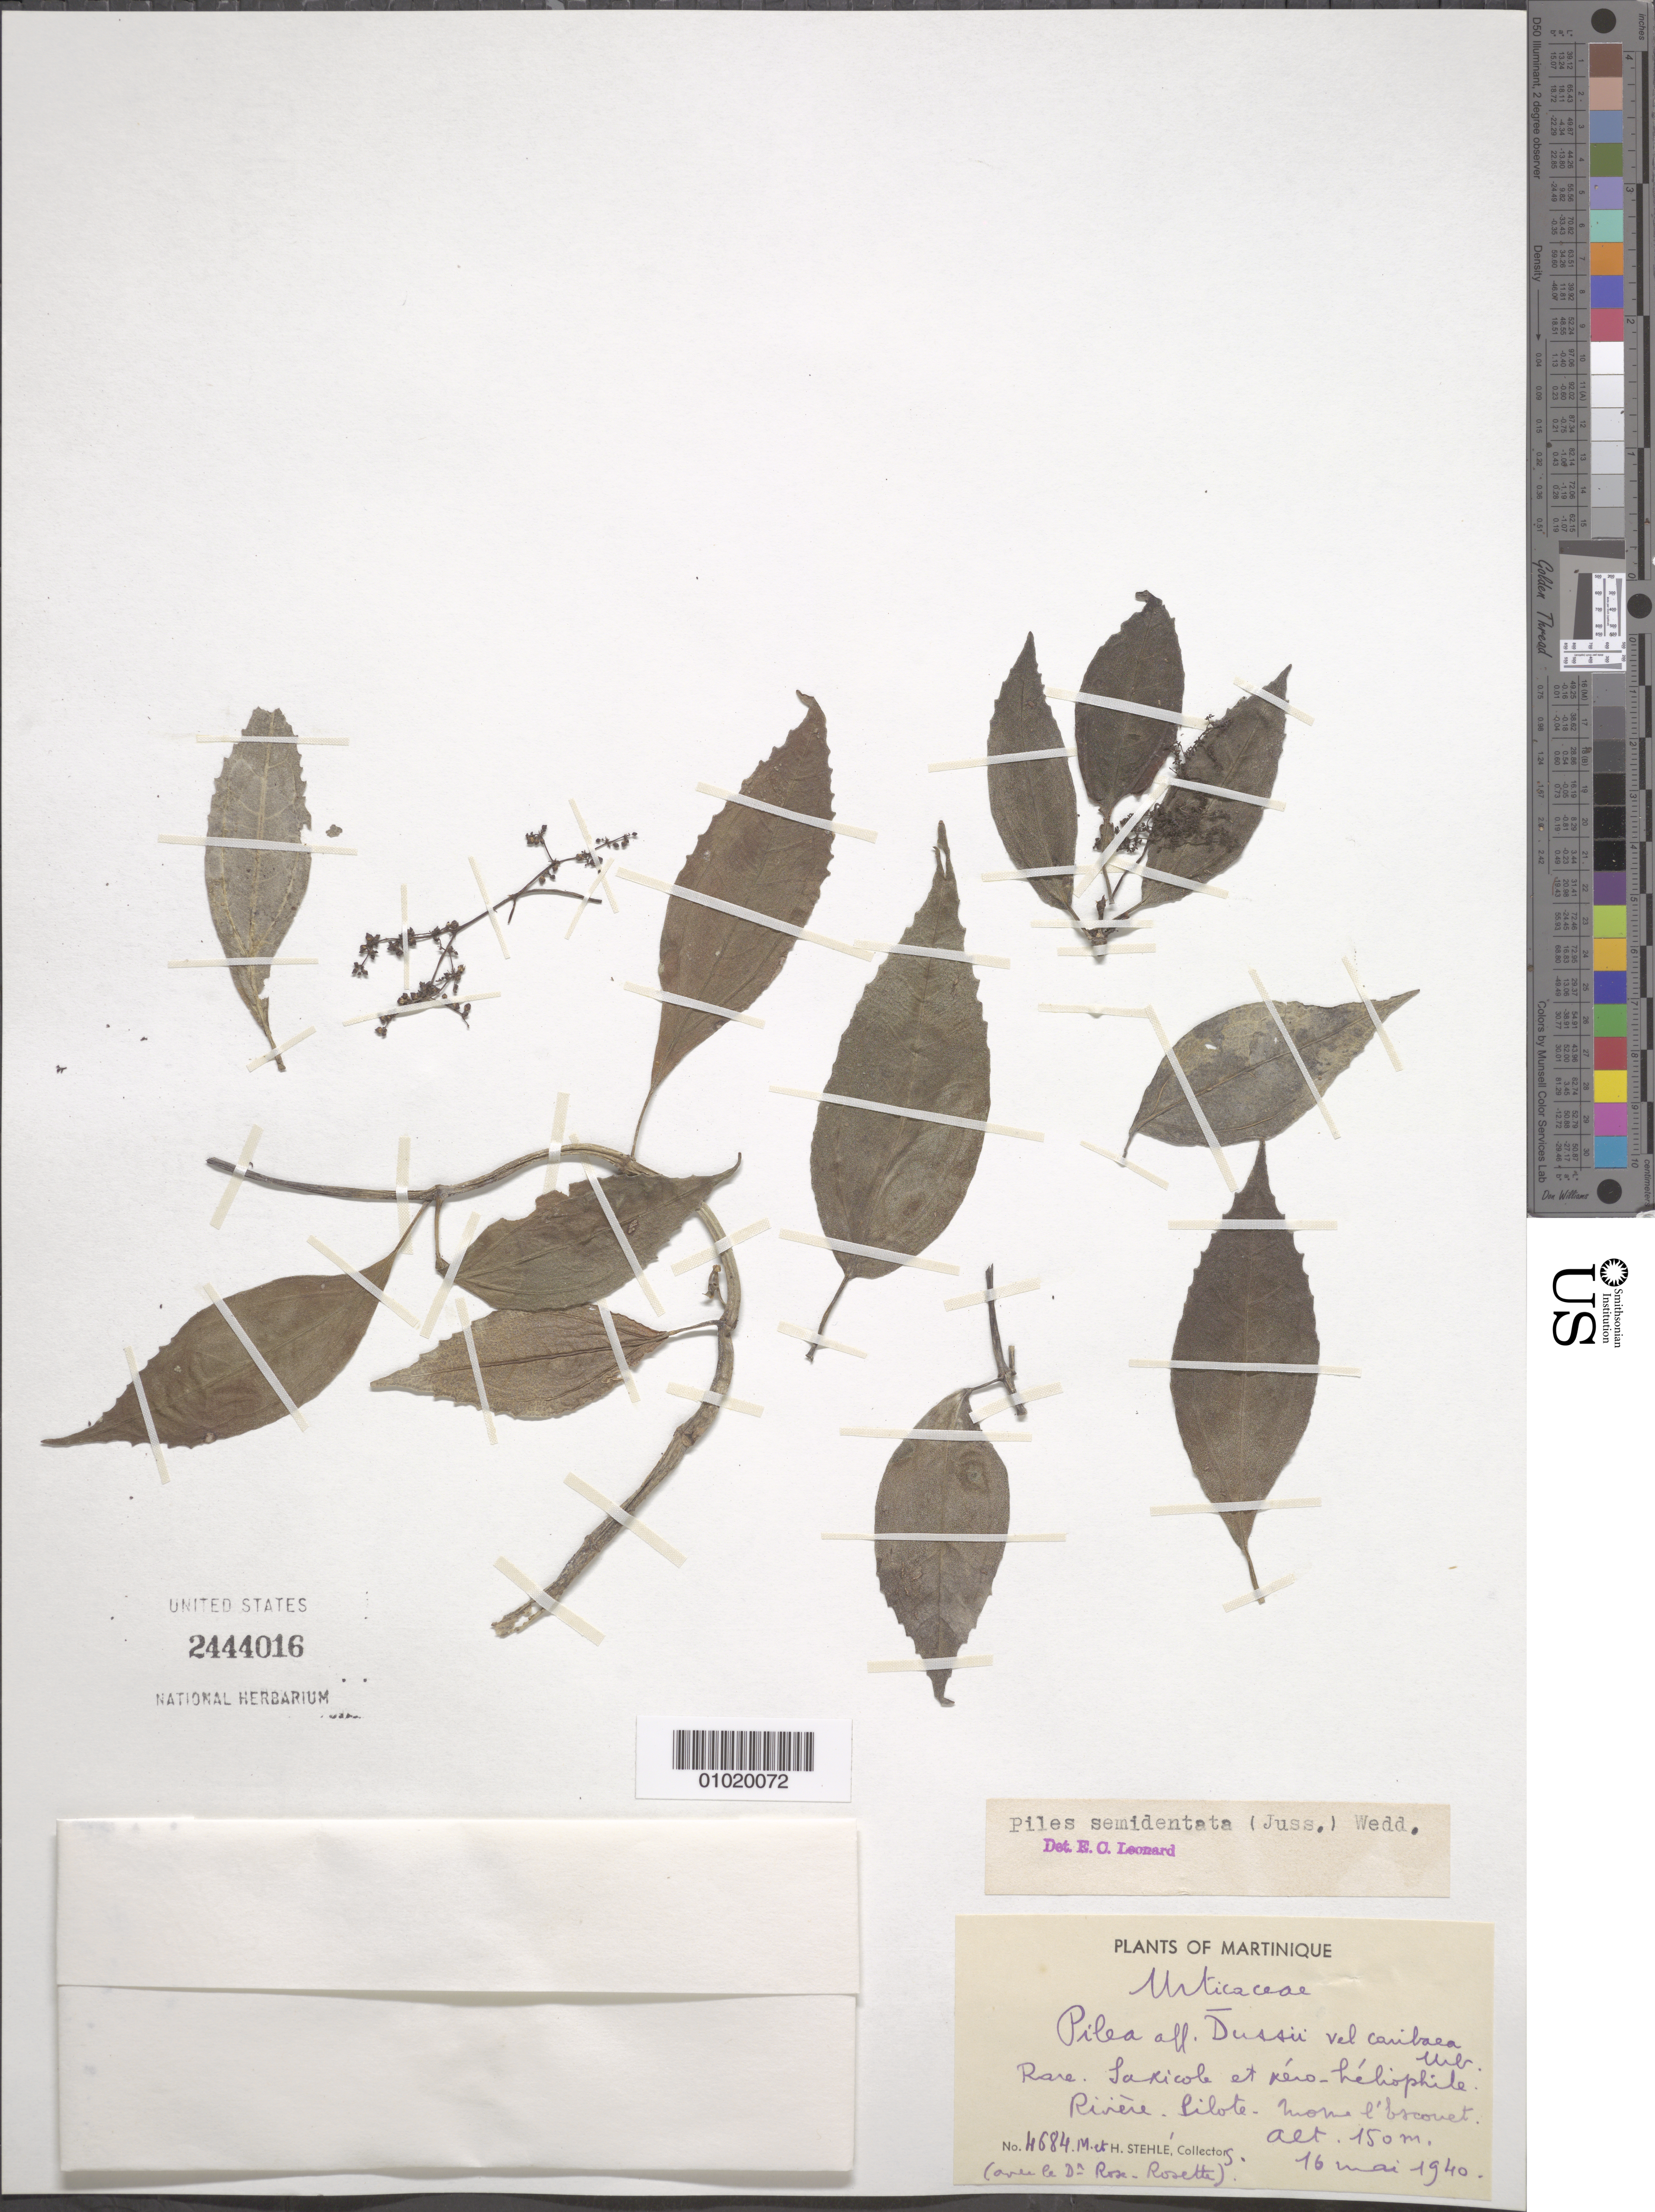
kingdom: Plantae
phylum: Tracheophyta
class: Magnoliopsida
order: Rosales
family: Urticaceae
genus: Pilea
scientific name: Pilea semidentata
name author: (Juss. ex Poir.) Wedd.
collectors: H. Stehlé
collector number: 4684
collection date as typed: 16 May 1940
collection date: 1940-05-16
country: Martinique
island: Martinique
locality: Rivière-Pilote. Morne l'Escrouet [interpreted]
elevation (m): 150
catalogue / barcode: US 2444016